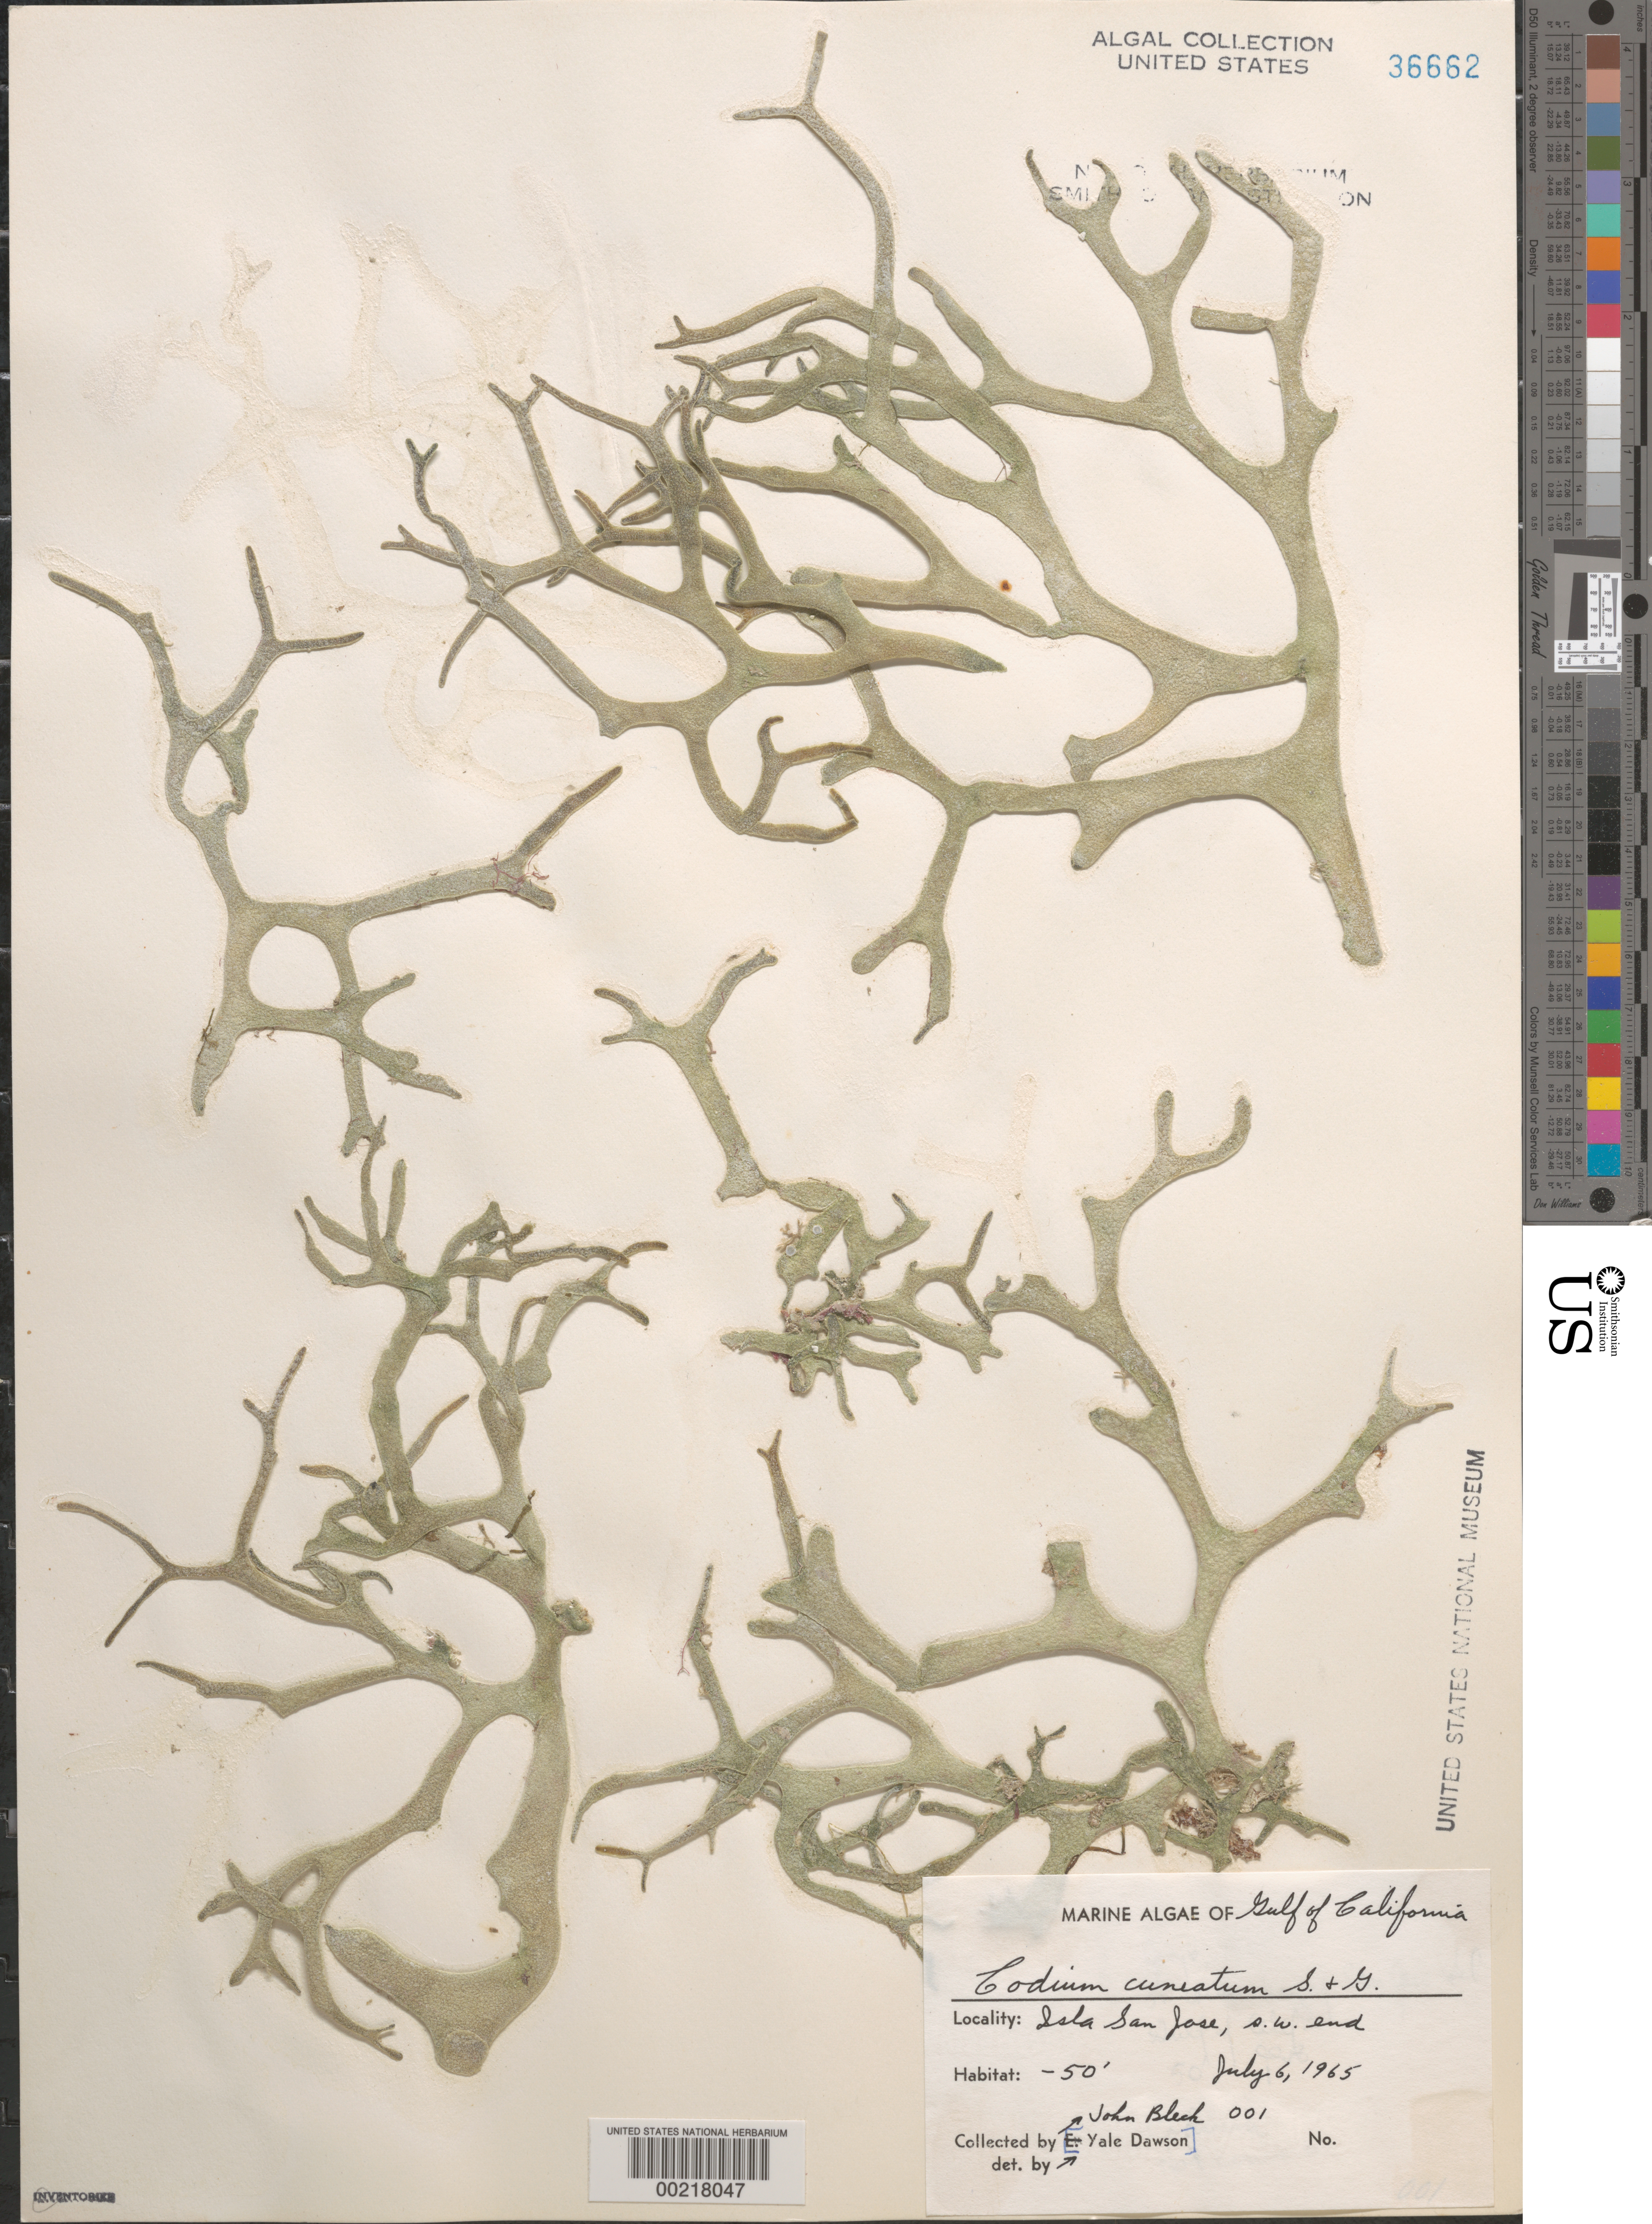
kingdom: Plantae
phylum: Chlorophyta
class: Ulvophyceae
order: Bryopsidales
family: Codiaceae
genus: Codium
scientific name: Codium simulans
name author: Setch. & N.L. Gardner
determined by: Algae name updating Project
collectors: J. Bleck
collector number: Bleck 001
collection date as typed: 06 Jul 1965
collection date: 1965-07-06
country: Mexico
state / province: Baja California Sur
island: Isla San Jose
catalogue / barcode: US 36662